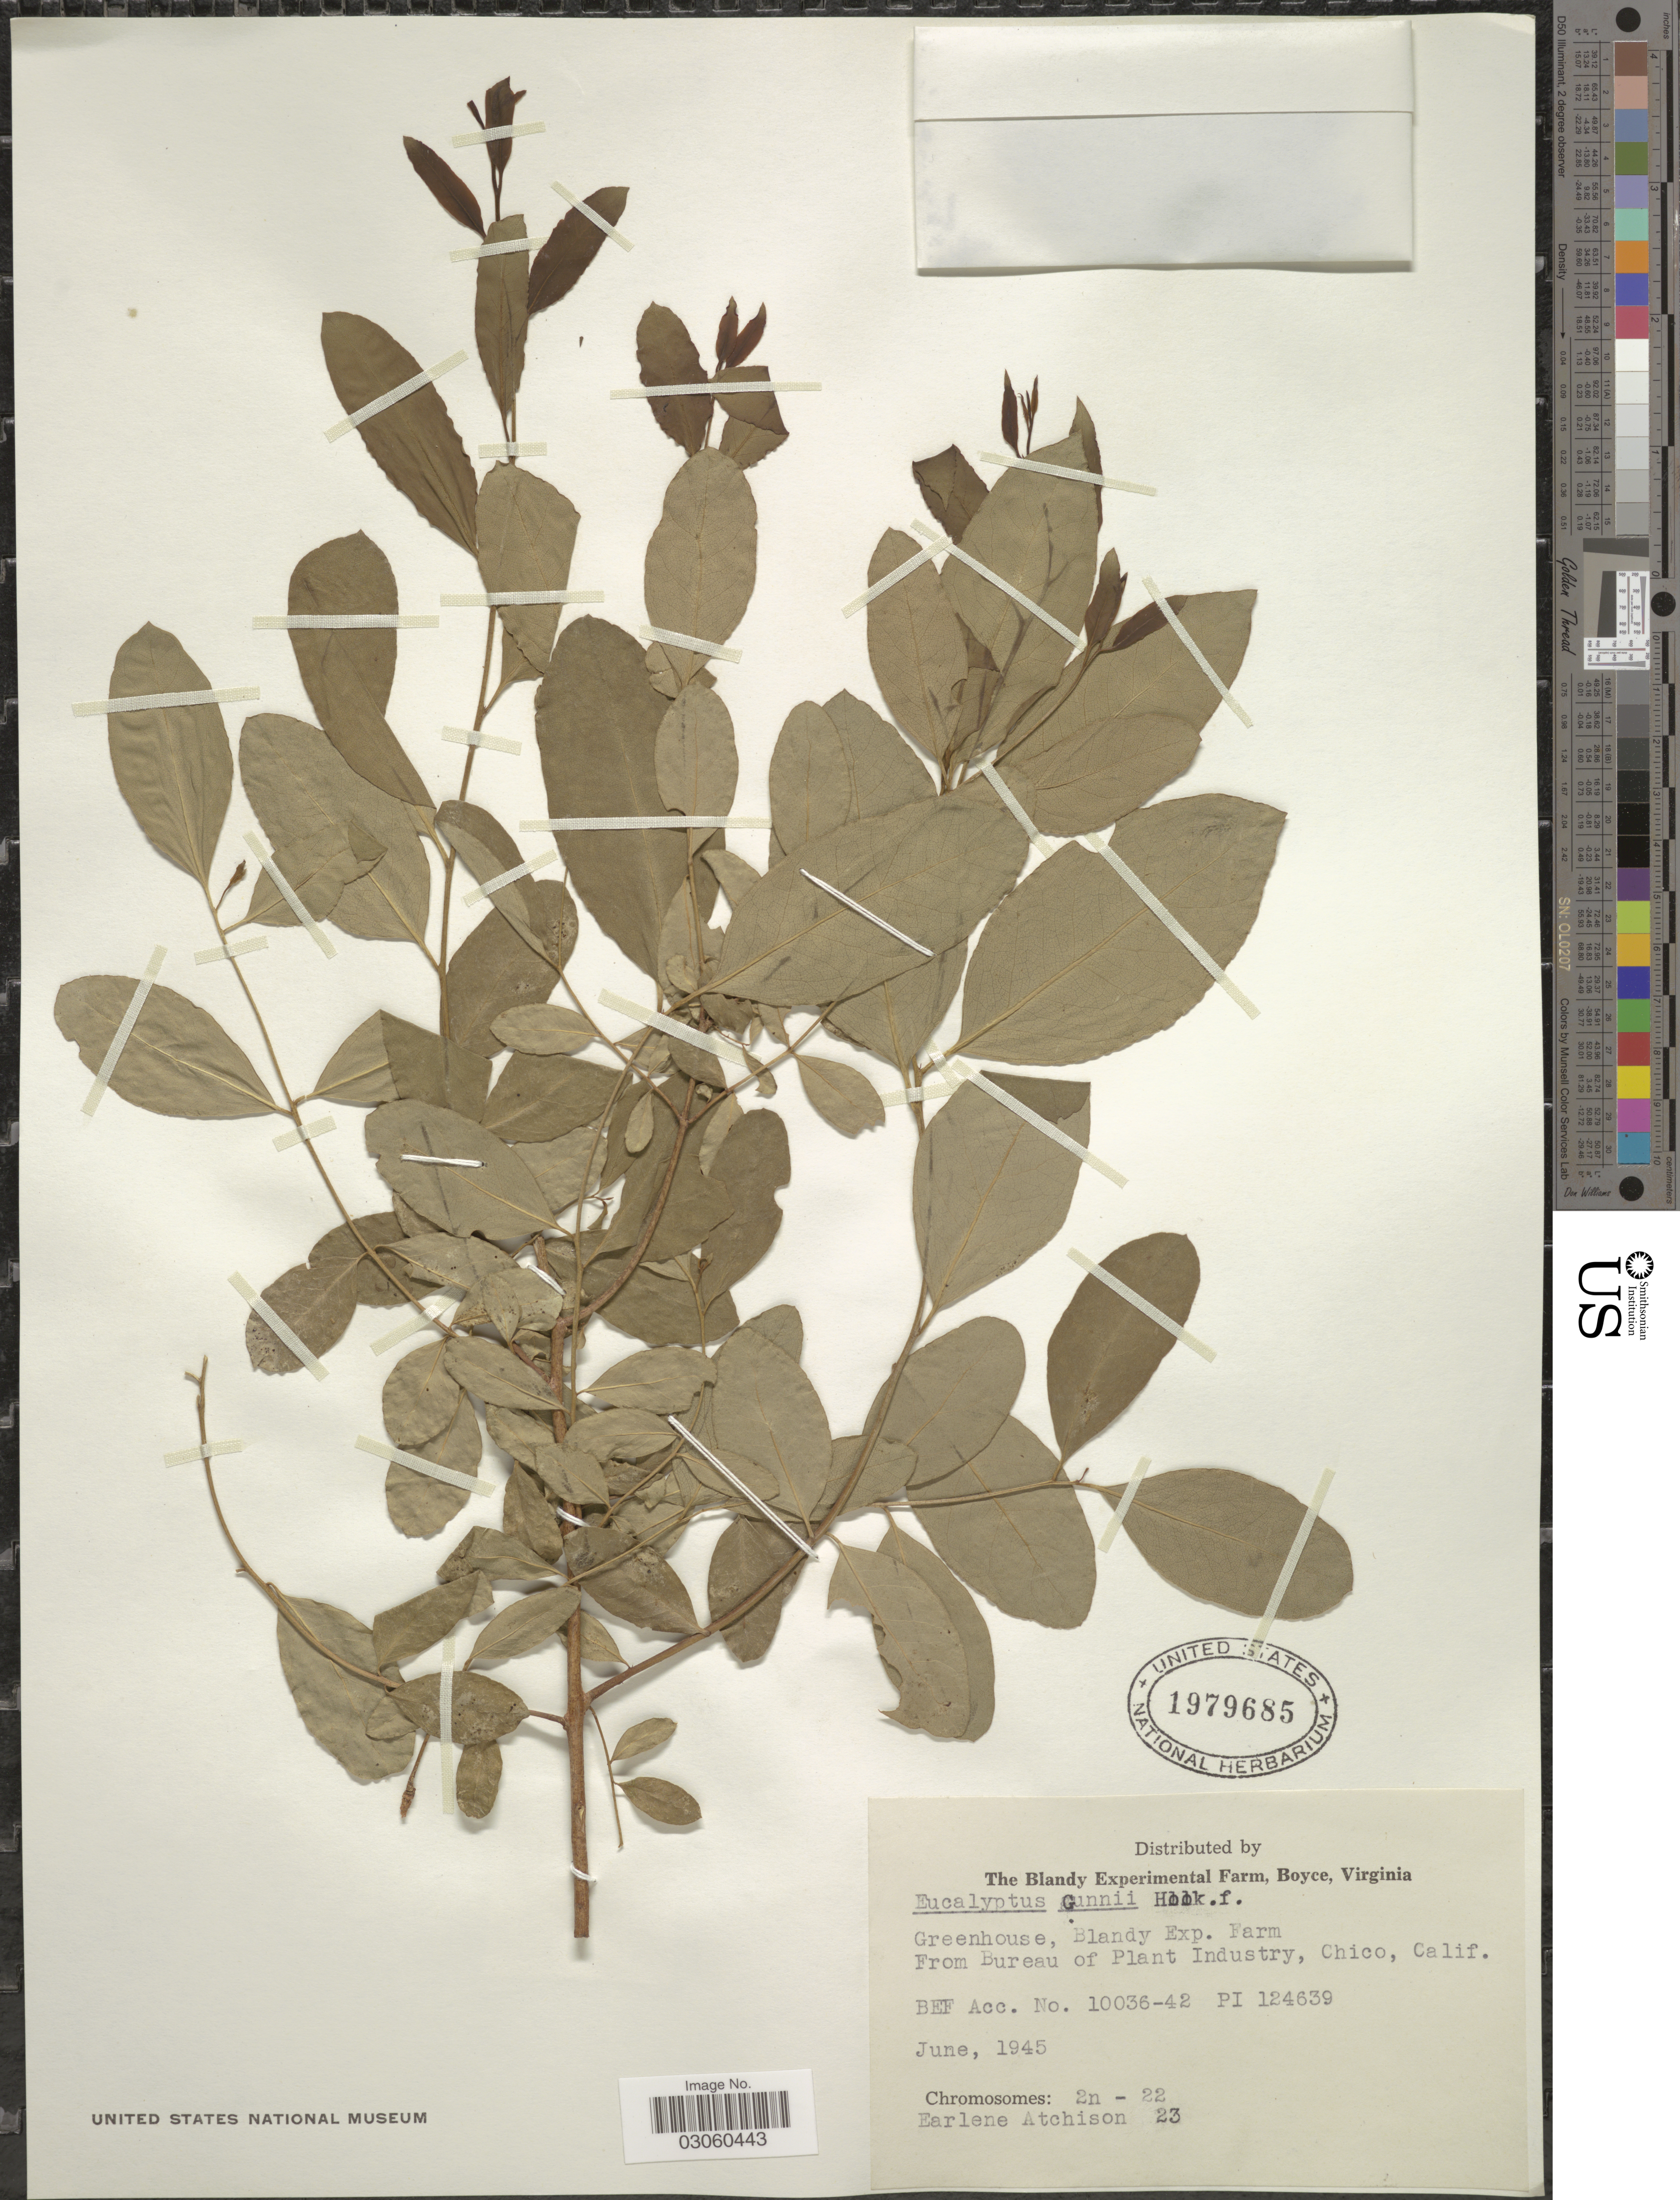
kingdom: Plantae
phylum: Tracheophyta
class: Magnoliopsida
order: Myrtales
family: Myrtaceae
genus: Eucalyptus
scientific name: Eucalyptus gunnii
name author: Hook. f.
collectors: E. Atchison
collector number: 23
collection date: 1945-06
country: United States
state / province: Virginia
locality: The Blandy Experimental Farm, Boyce, Virginia.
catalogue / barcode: US 1979685